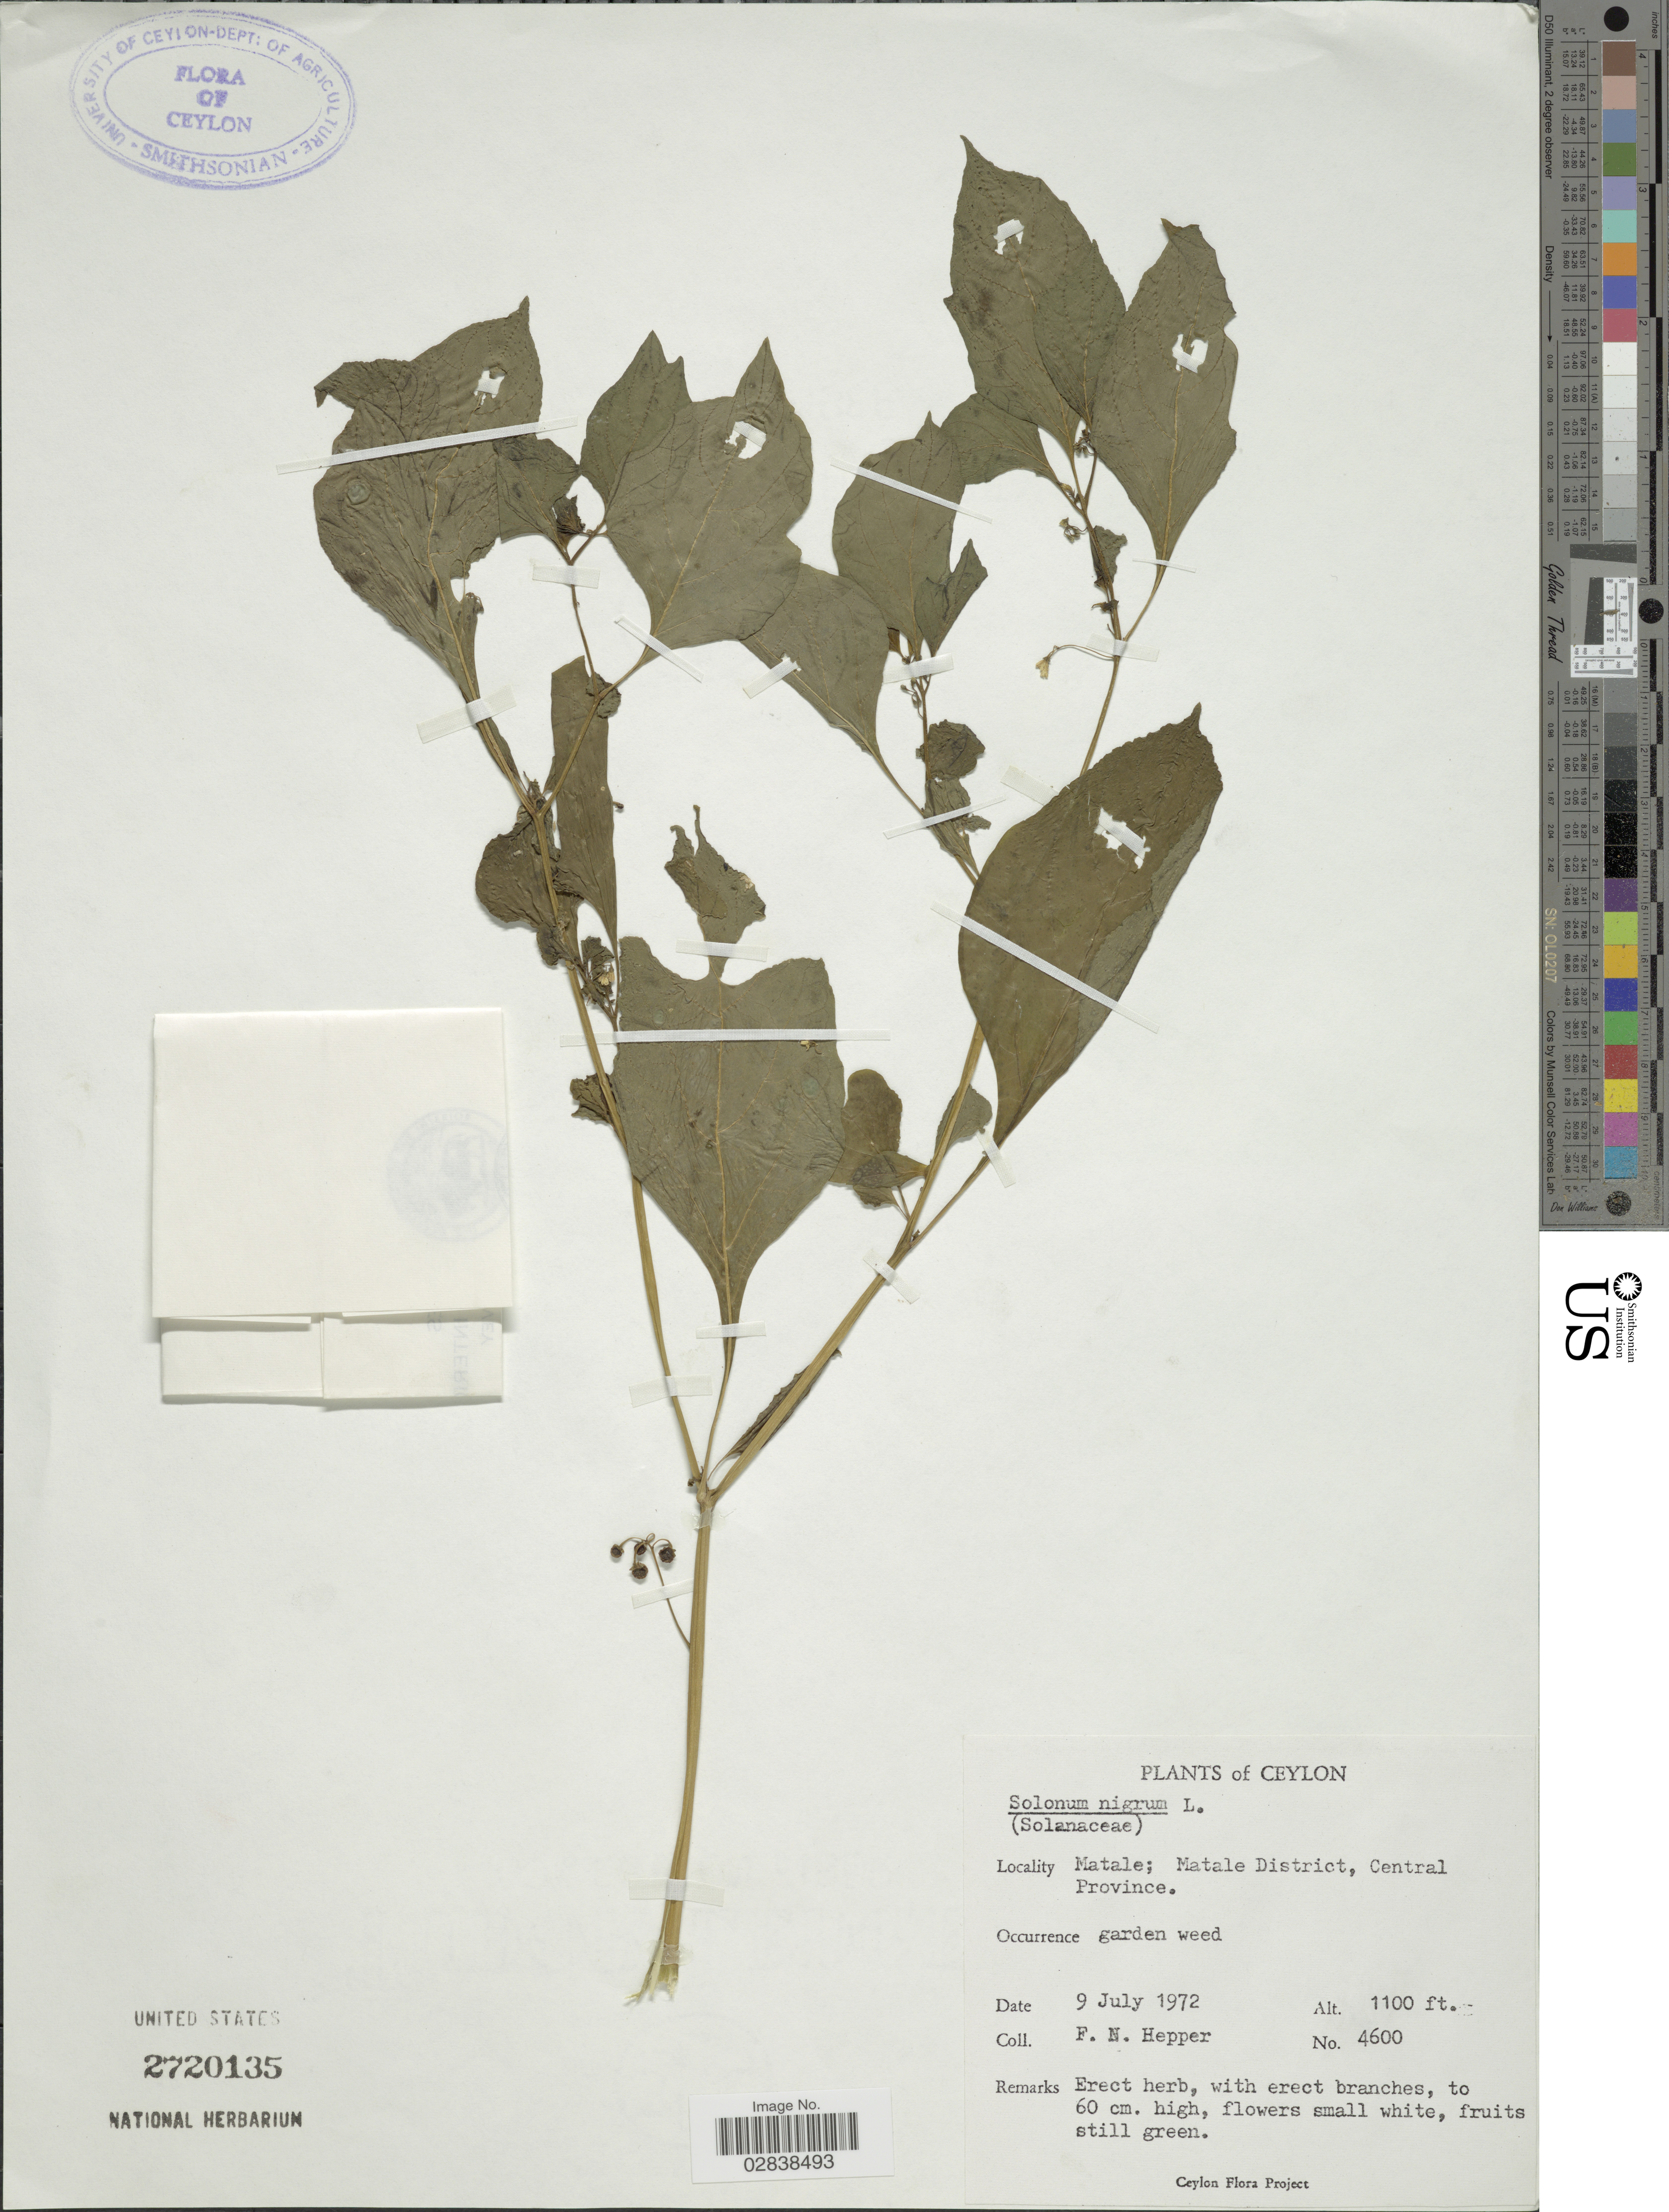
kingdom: Plantae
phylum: Tracheophyta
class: Magnoliopsida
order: Solanales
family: Solanaceae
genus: Solanum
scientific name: Solanum nigrum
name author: L.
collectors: F. Hepper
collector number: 4600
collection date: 1972-07-09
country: Sri Lanka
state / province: Central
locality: Ceylon, Matale; Matale District, Central Province.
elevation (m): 335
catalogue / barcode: US 2720135